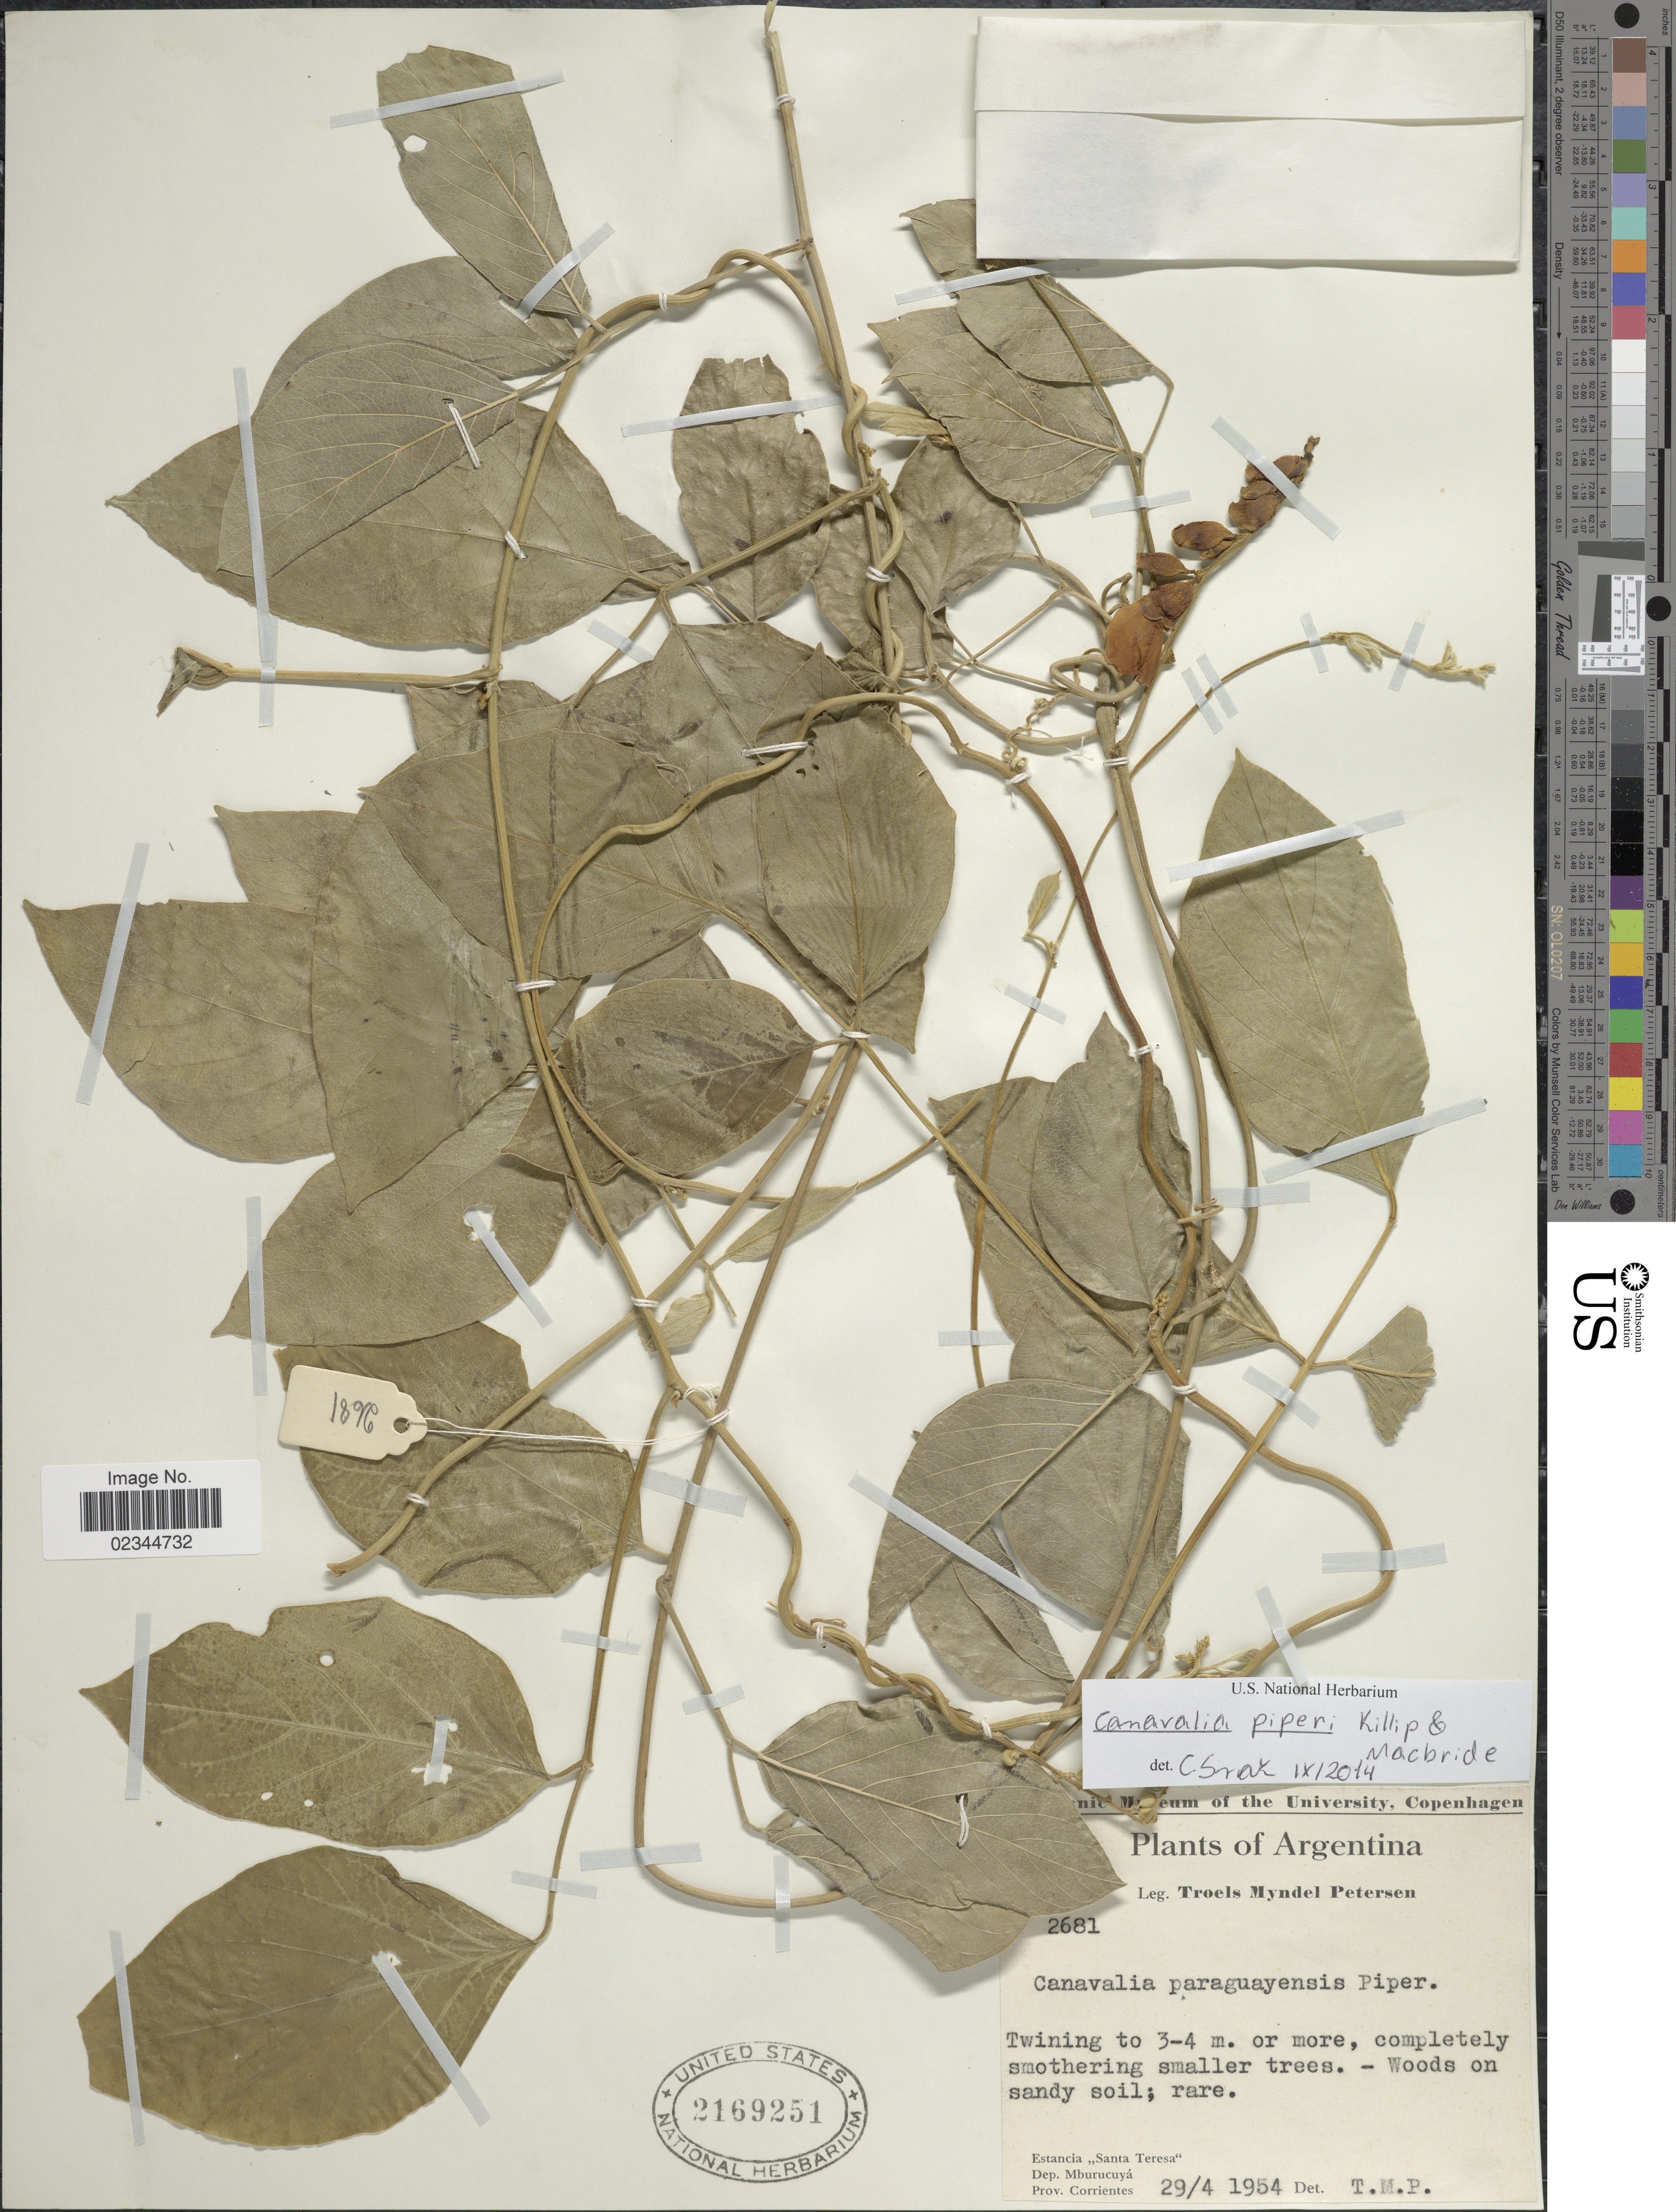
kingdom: Plantae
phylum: Tracheophyta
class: Magnoliopsida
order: Fabales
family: Fabaceae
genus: Canavalia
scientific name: Canavalia piperi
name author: Killip & J.F. Macbr.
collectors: T. M. Petersen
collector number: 2681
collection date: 1954-04-29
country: Argentina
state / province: Corrientes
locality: Enstancia "Santa Teresa", Dep. Mburucuya, Prov. Corrientes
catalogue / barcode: US 2169251